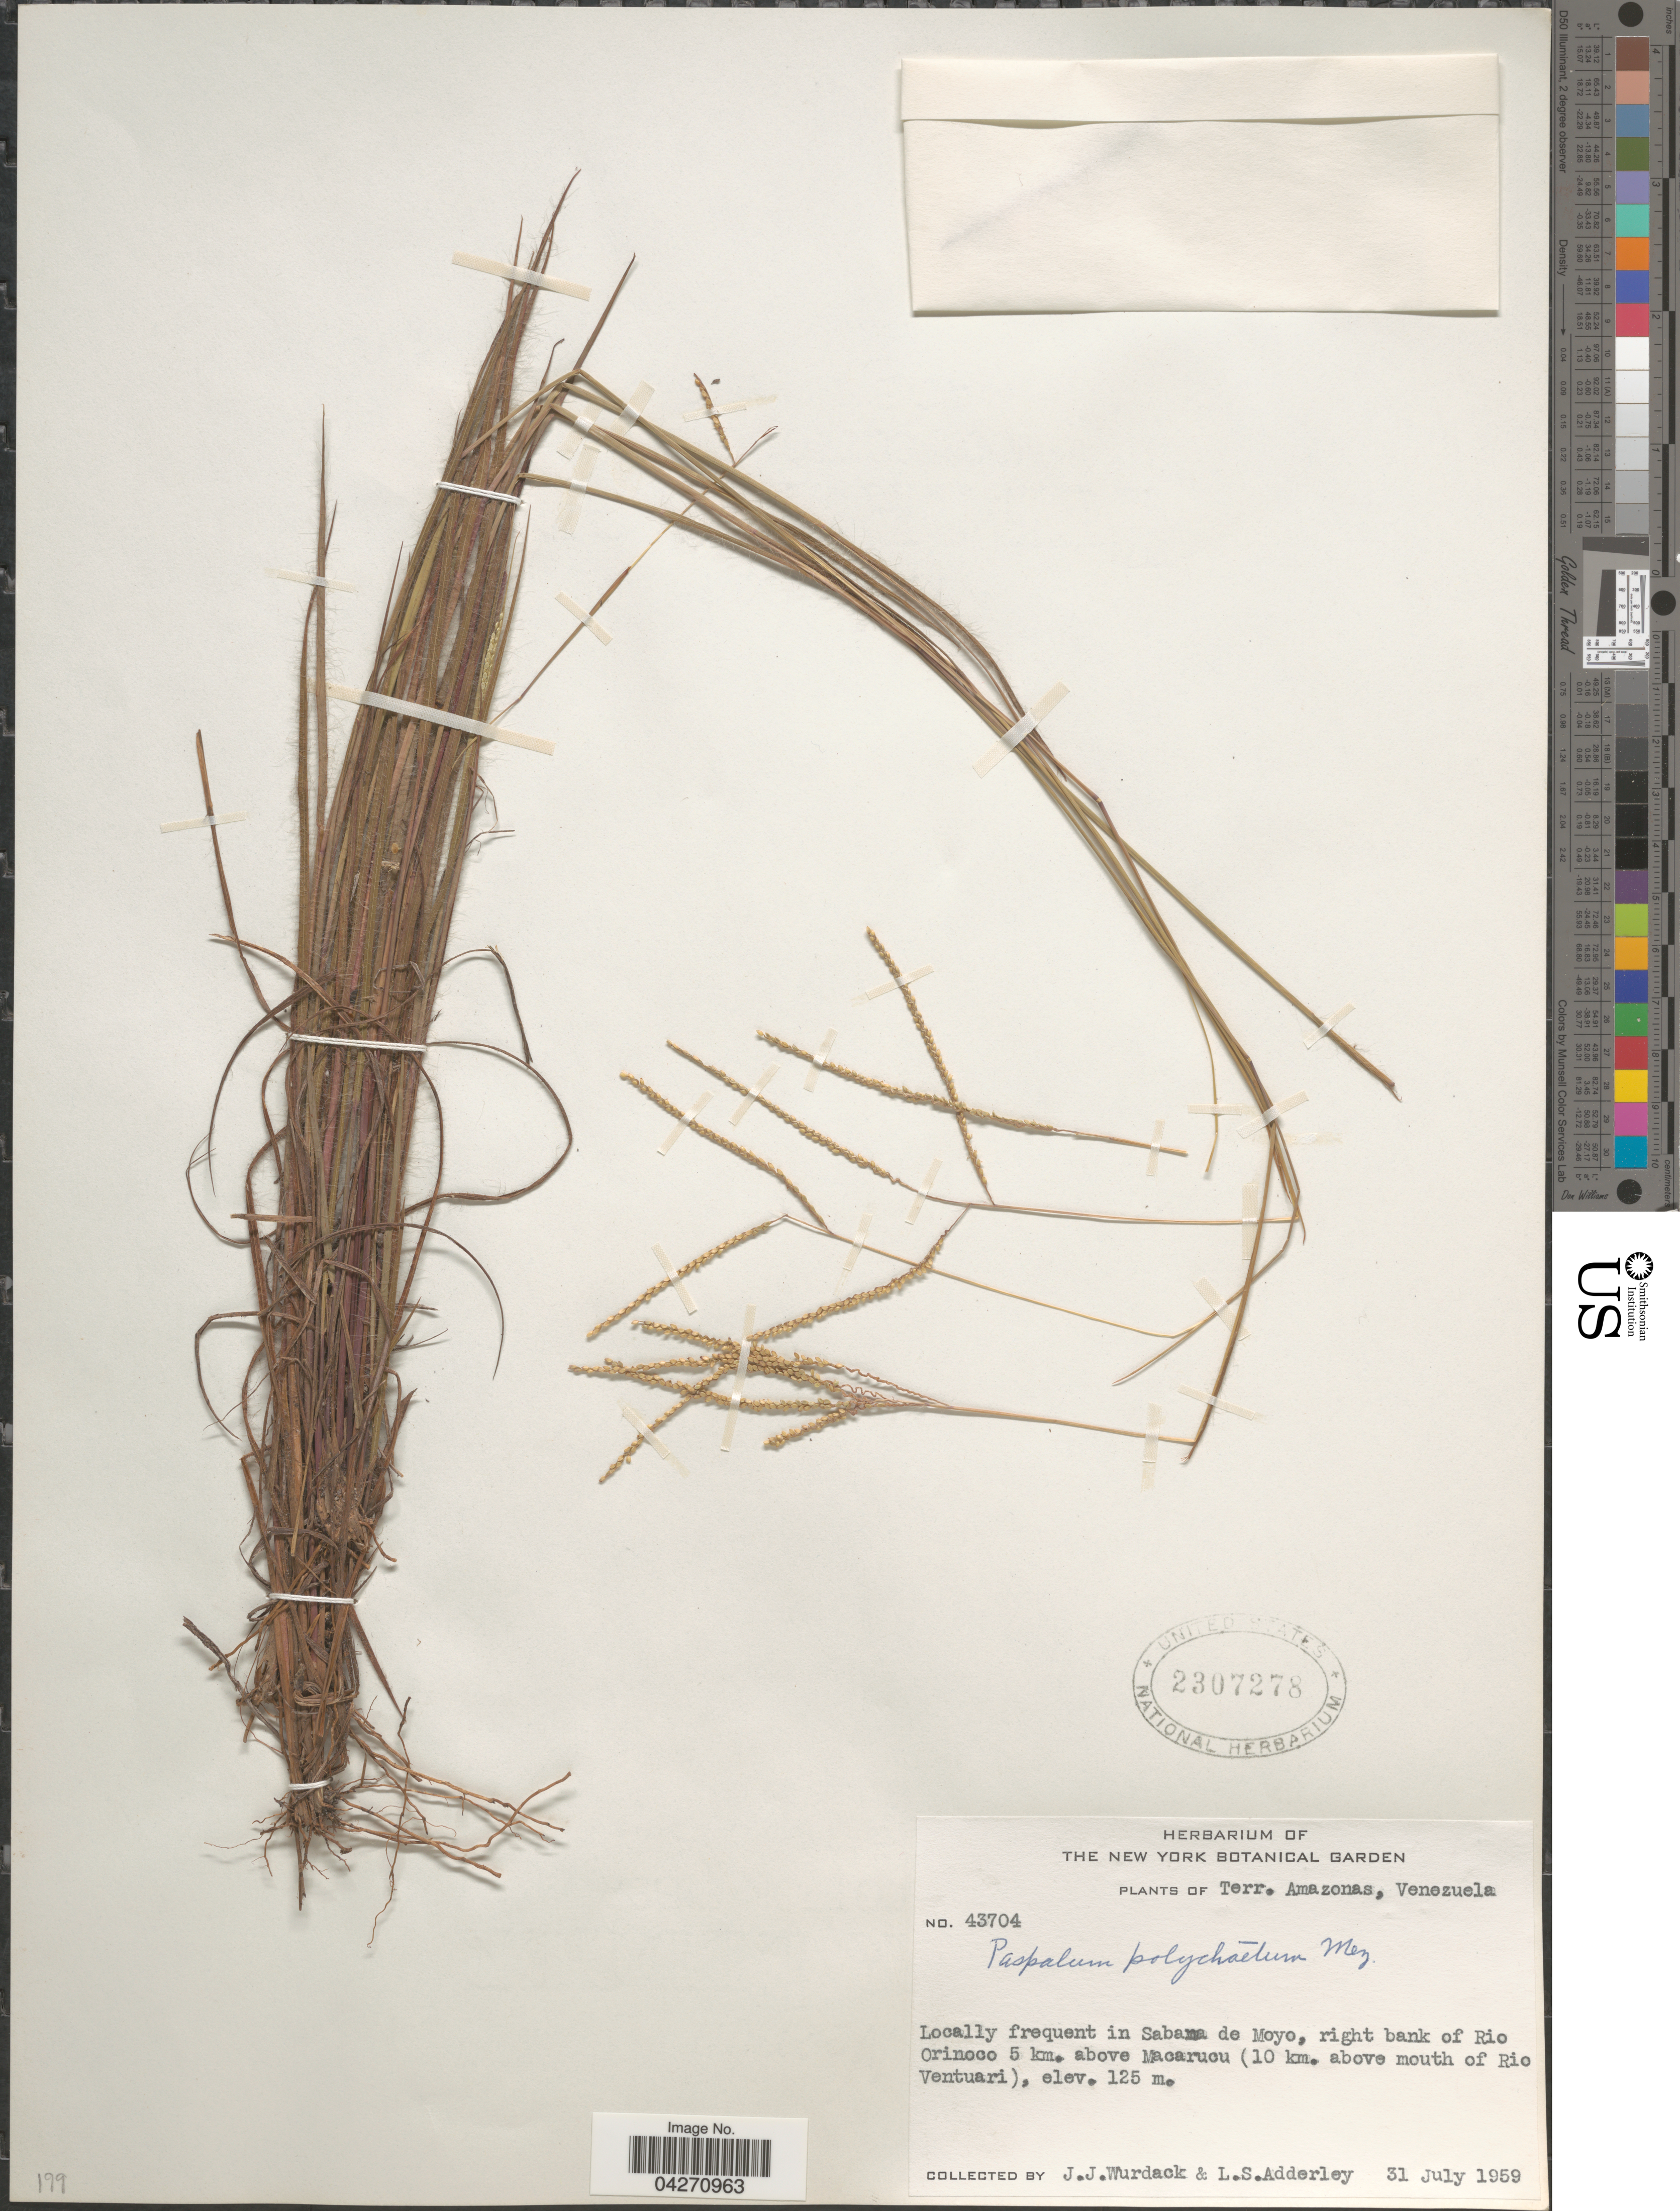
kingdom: Plantae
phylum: Tracheophyta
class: Liliopsida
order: Poales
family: Poaceae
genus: Paspalum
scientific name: Paspalum hyalinum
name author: Nees ex Trin.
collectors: J. J. Wurdack & L. S. Adderley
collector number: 43704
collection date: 1959-07-31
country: Venezuela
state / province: Amazonas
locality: Terr. Amazonas. Locally frequent in Sabana de Moyo, right bank of Rio Orinoco 5 km. above Macarucu (10 km. above mouth of Rio Ventuari).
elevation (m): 125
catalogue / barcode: US 2307278